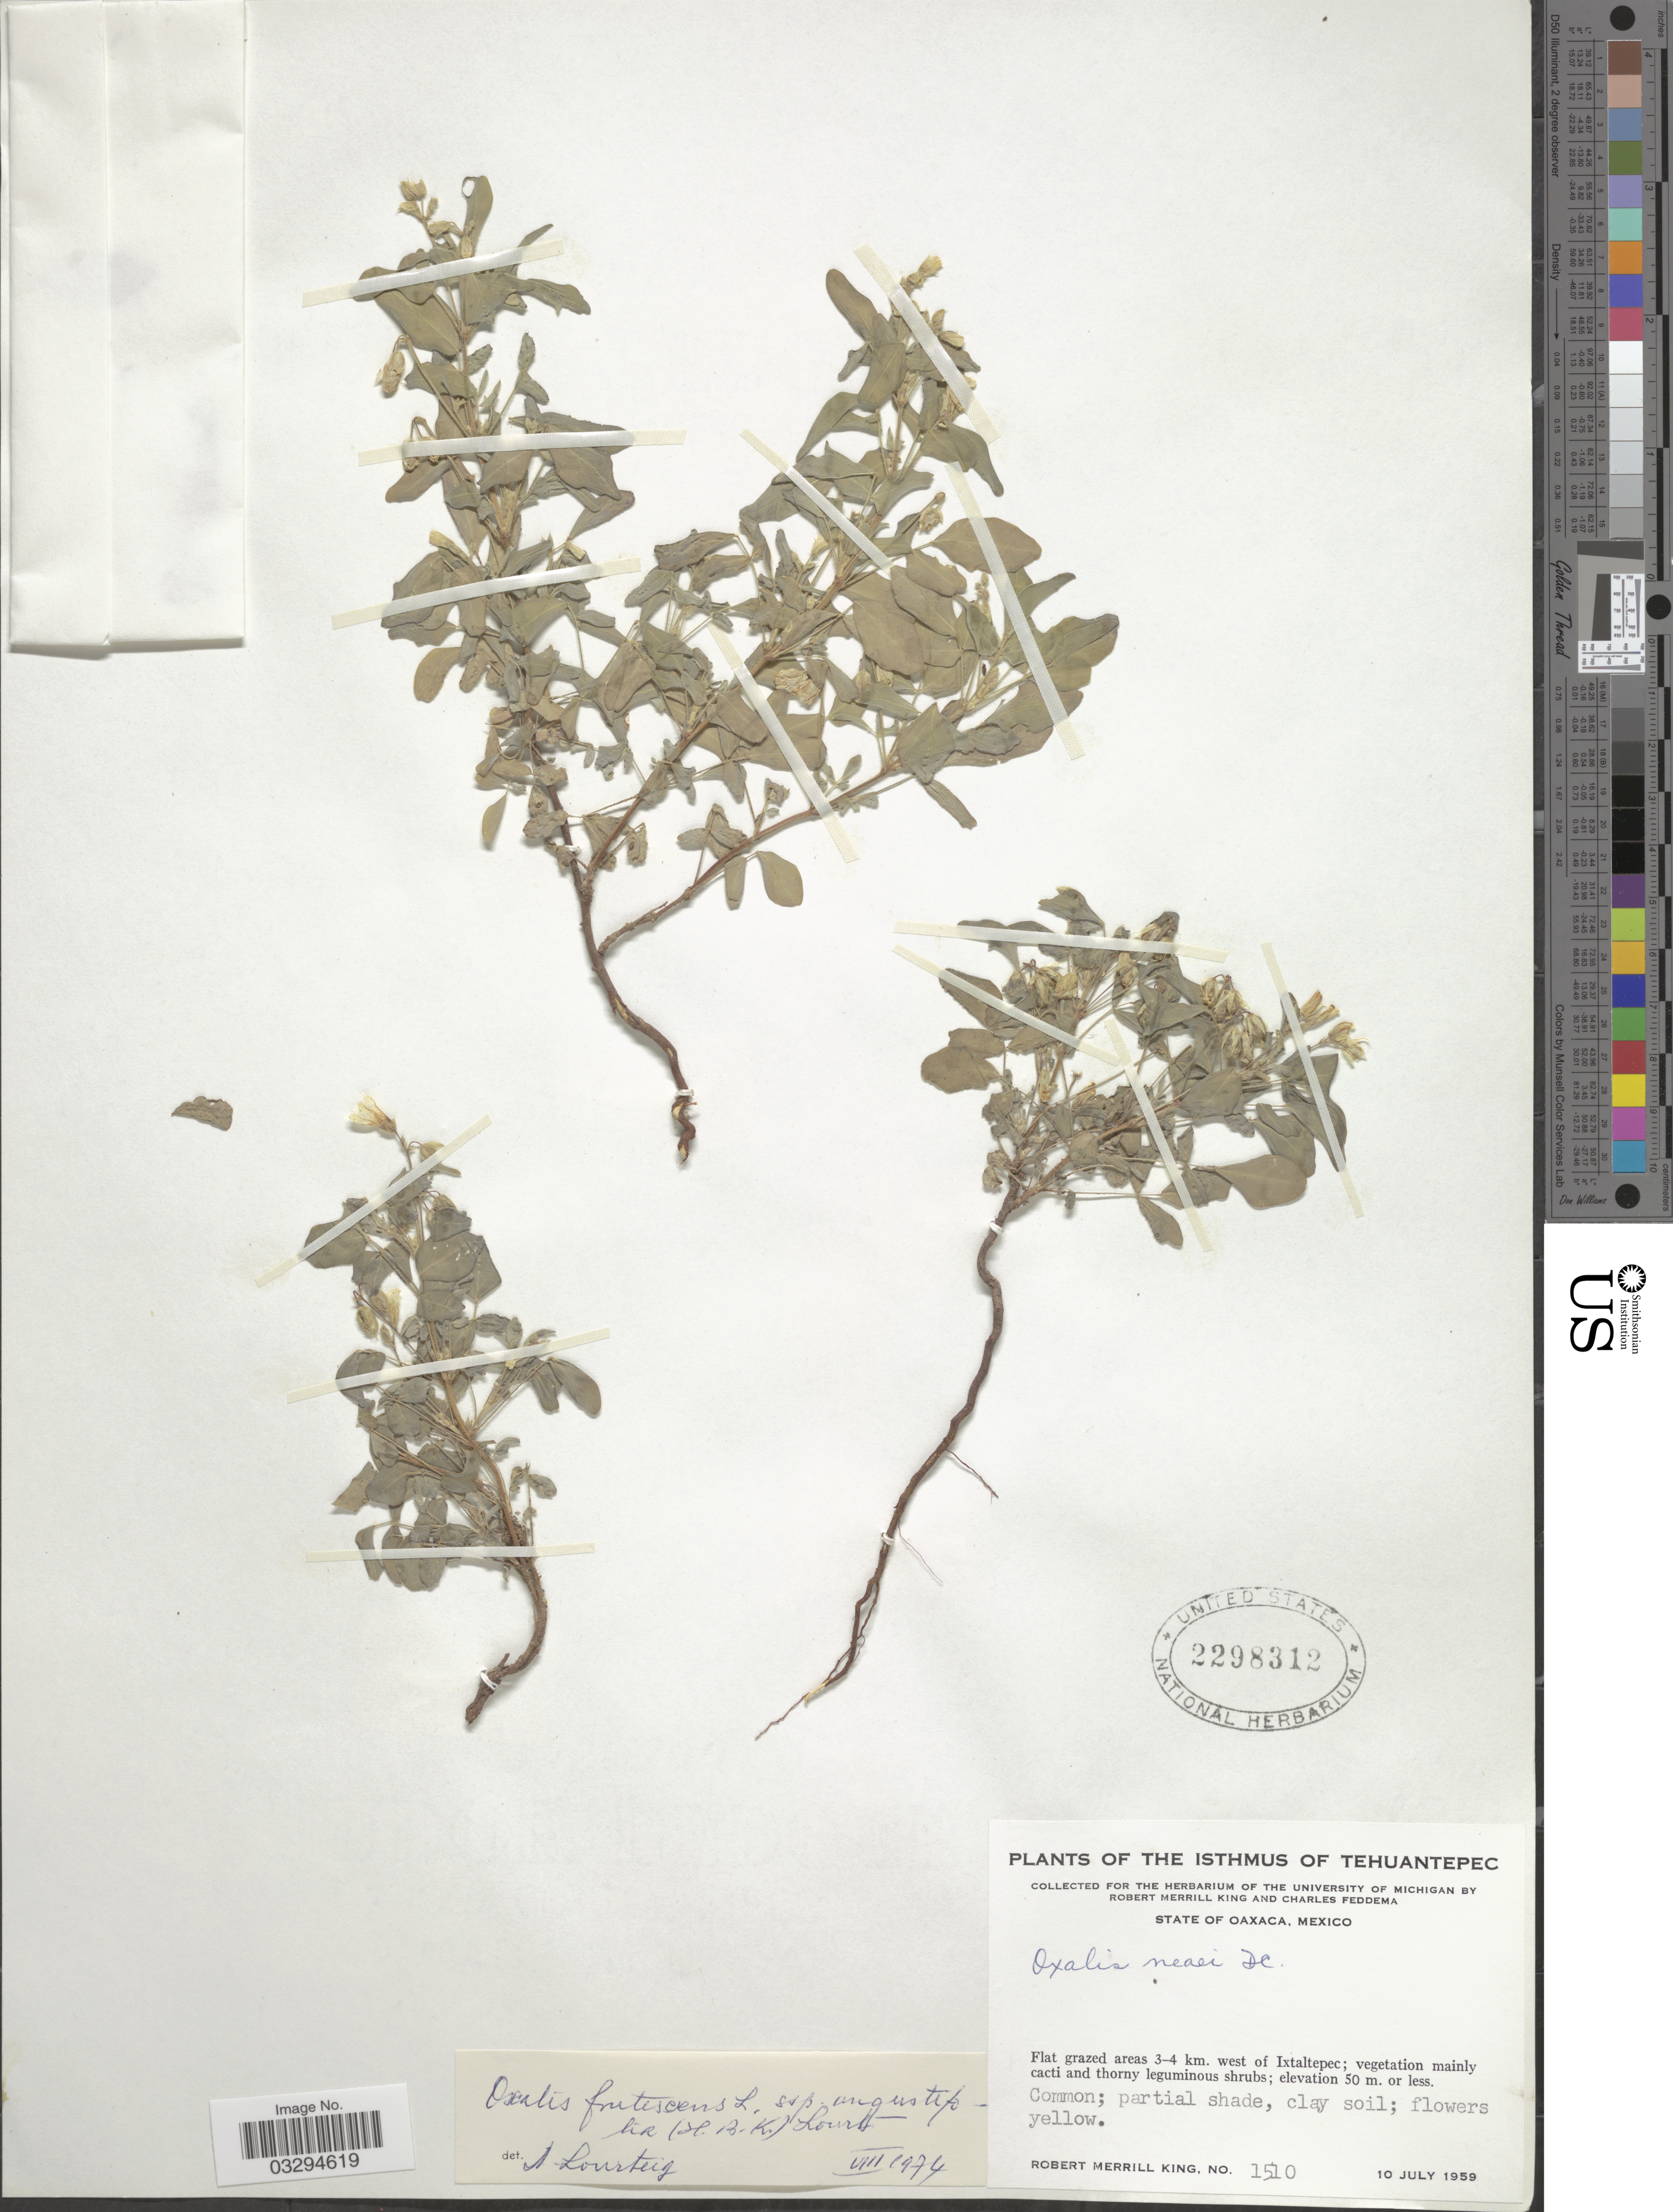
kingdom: Plantae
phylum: Tracheophyta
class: Magnoliopsida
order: Oxalidales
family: Oxalidaceae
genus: Oxalis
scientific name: Oxalis frutescens subsp. angustifolia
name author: (Kunth) Lourteig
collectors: R. M. King & C. Feddema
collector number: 1510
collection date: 1959-07-10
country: Mexico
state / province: Oaxaca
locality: Isthmus of Tehuantepec. 3-4 km. west of Ixtaltepec.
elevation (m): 50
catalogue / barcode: US 2298312